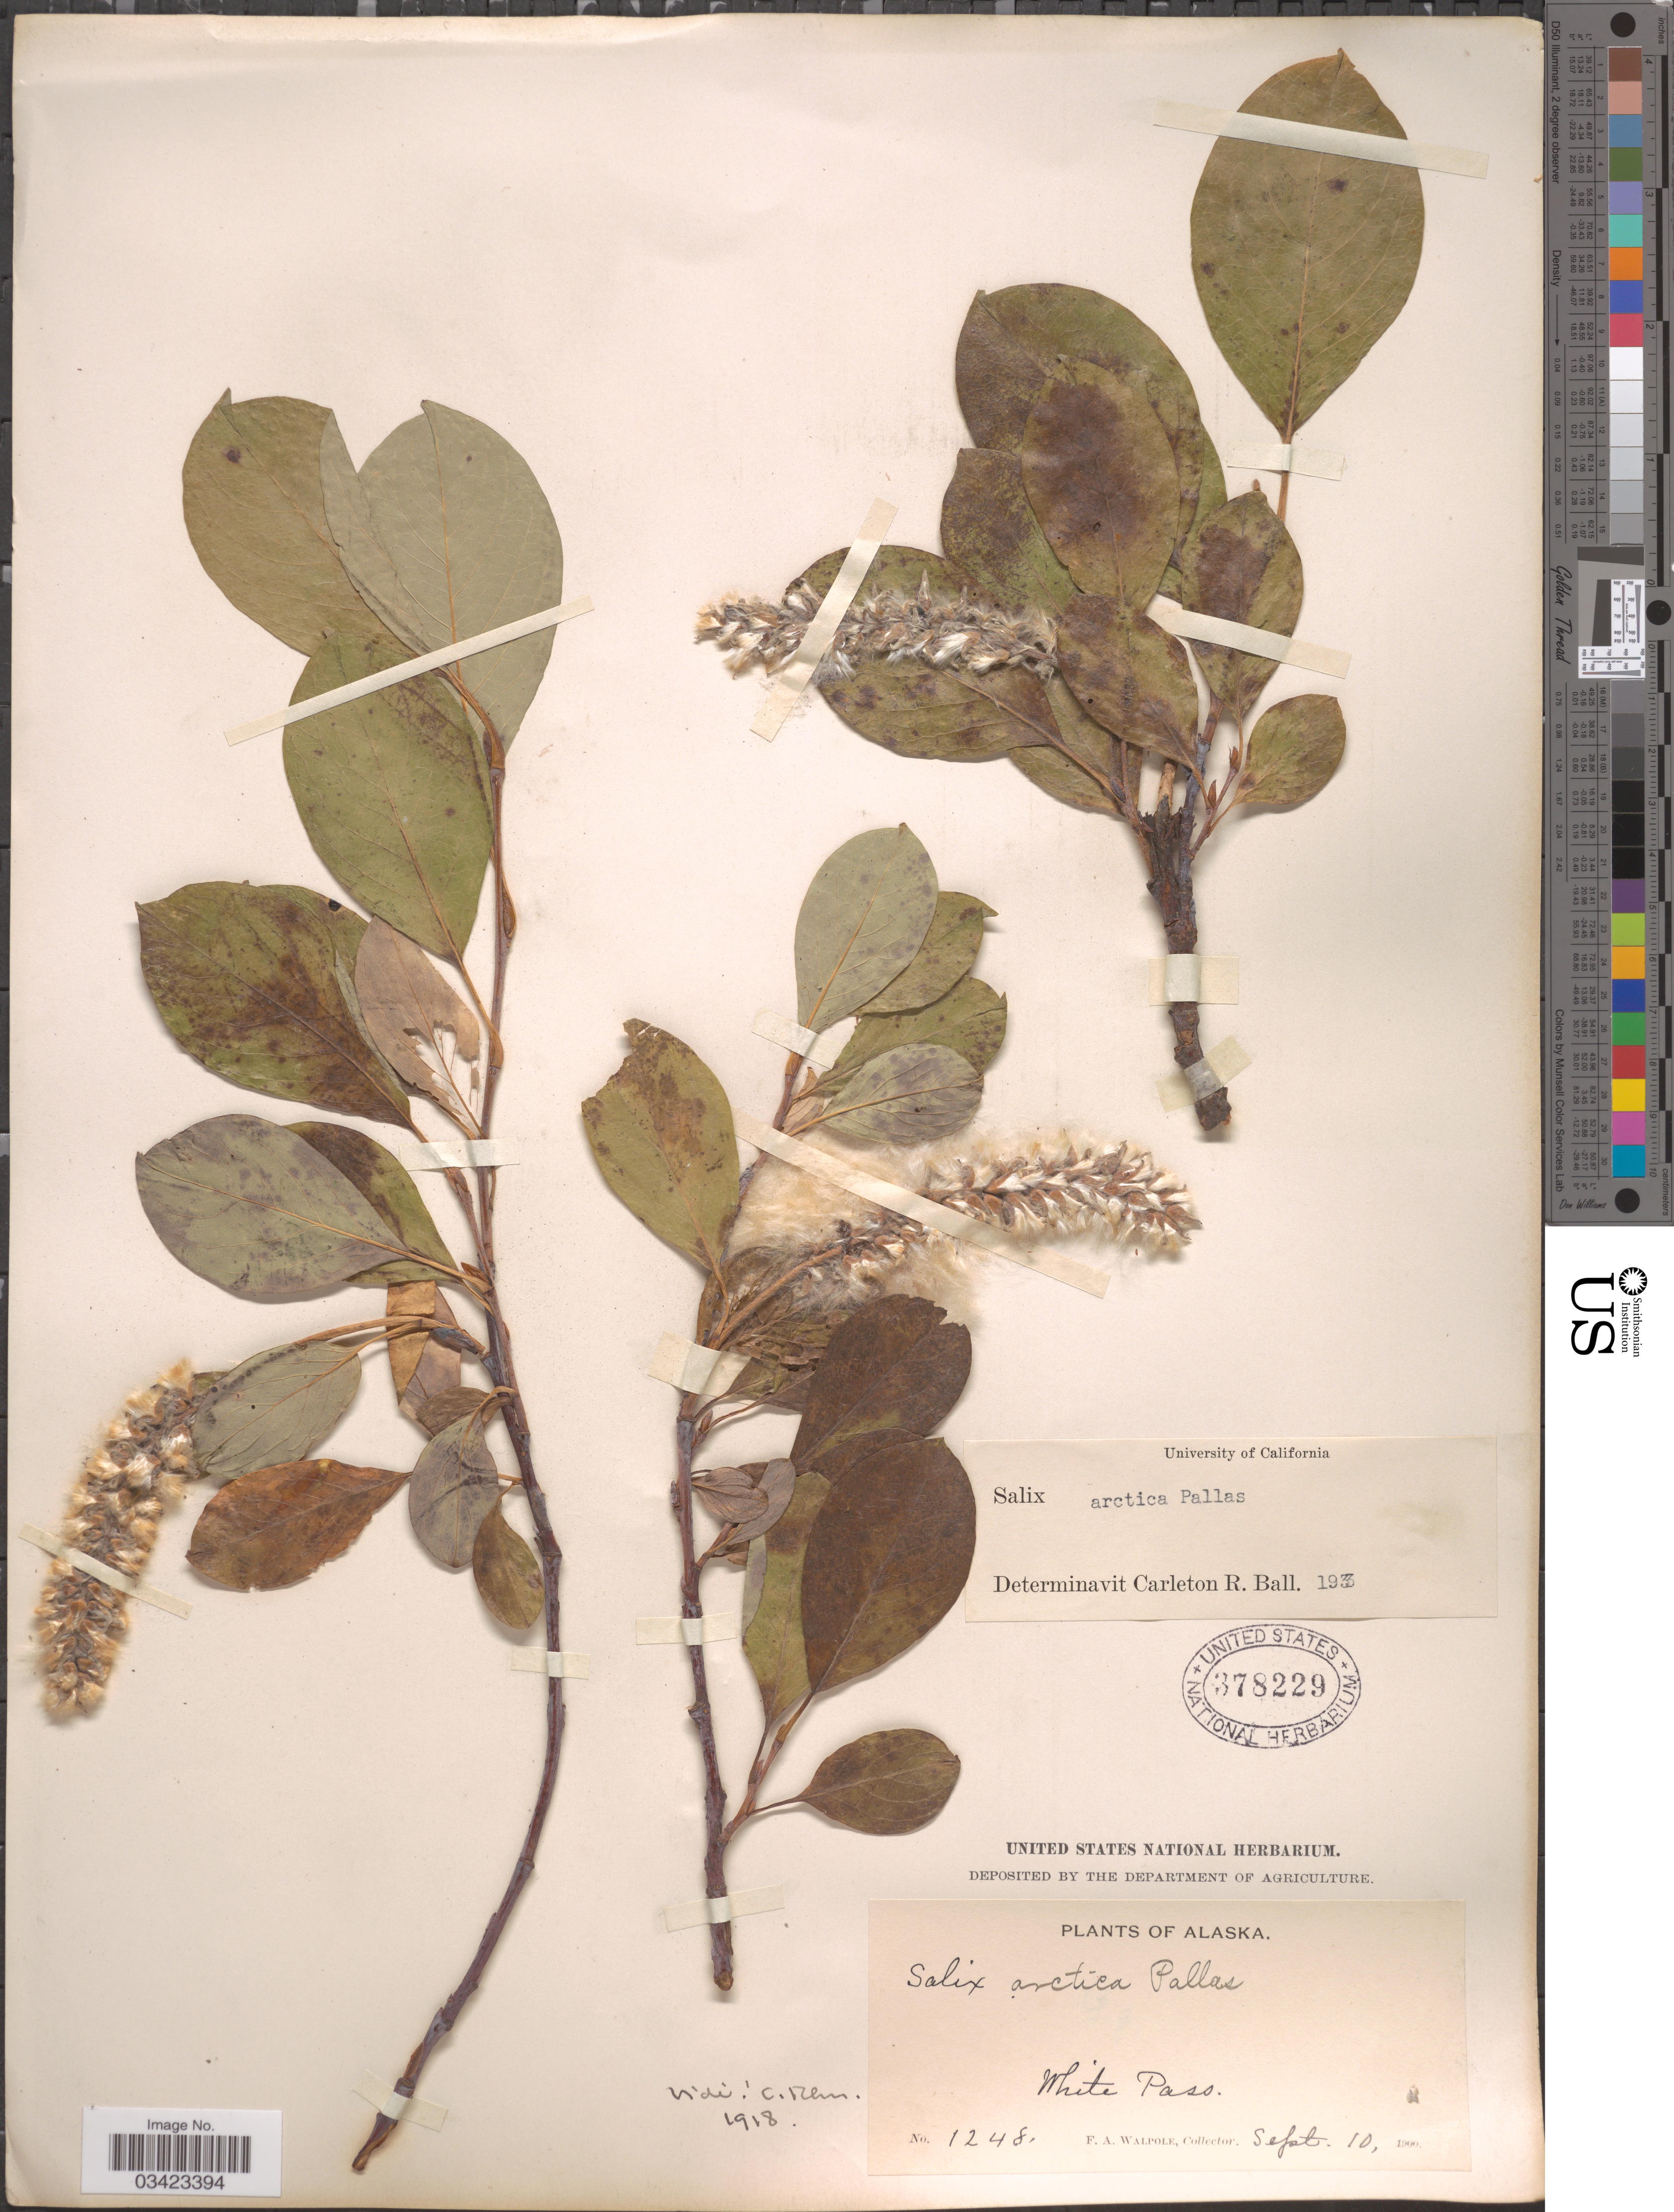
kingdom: Plantae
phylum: Tracheophyta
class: Magnoliopsida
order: Malpighiales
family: Salicaceae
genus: Salix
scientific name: Salix arctica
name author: Pall.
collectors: F. Walpole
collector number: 1248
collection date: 1900-09-10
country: United States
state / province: Alaska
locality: White Pass.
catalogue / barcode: US 378229